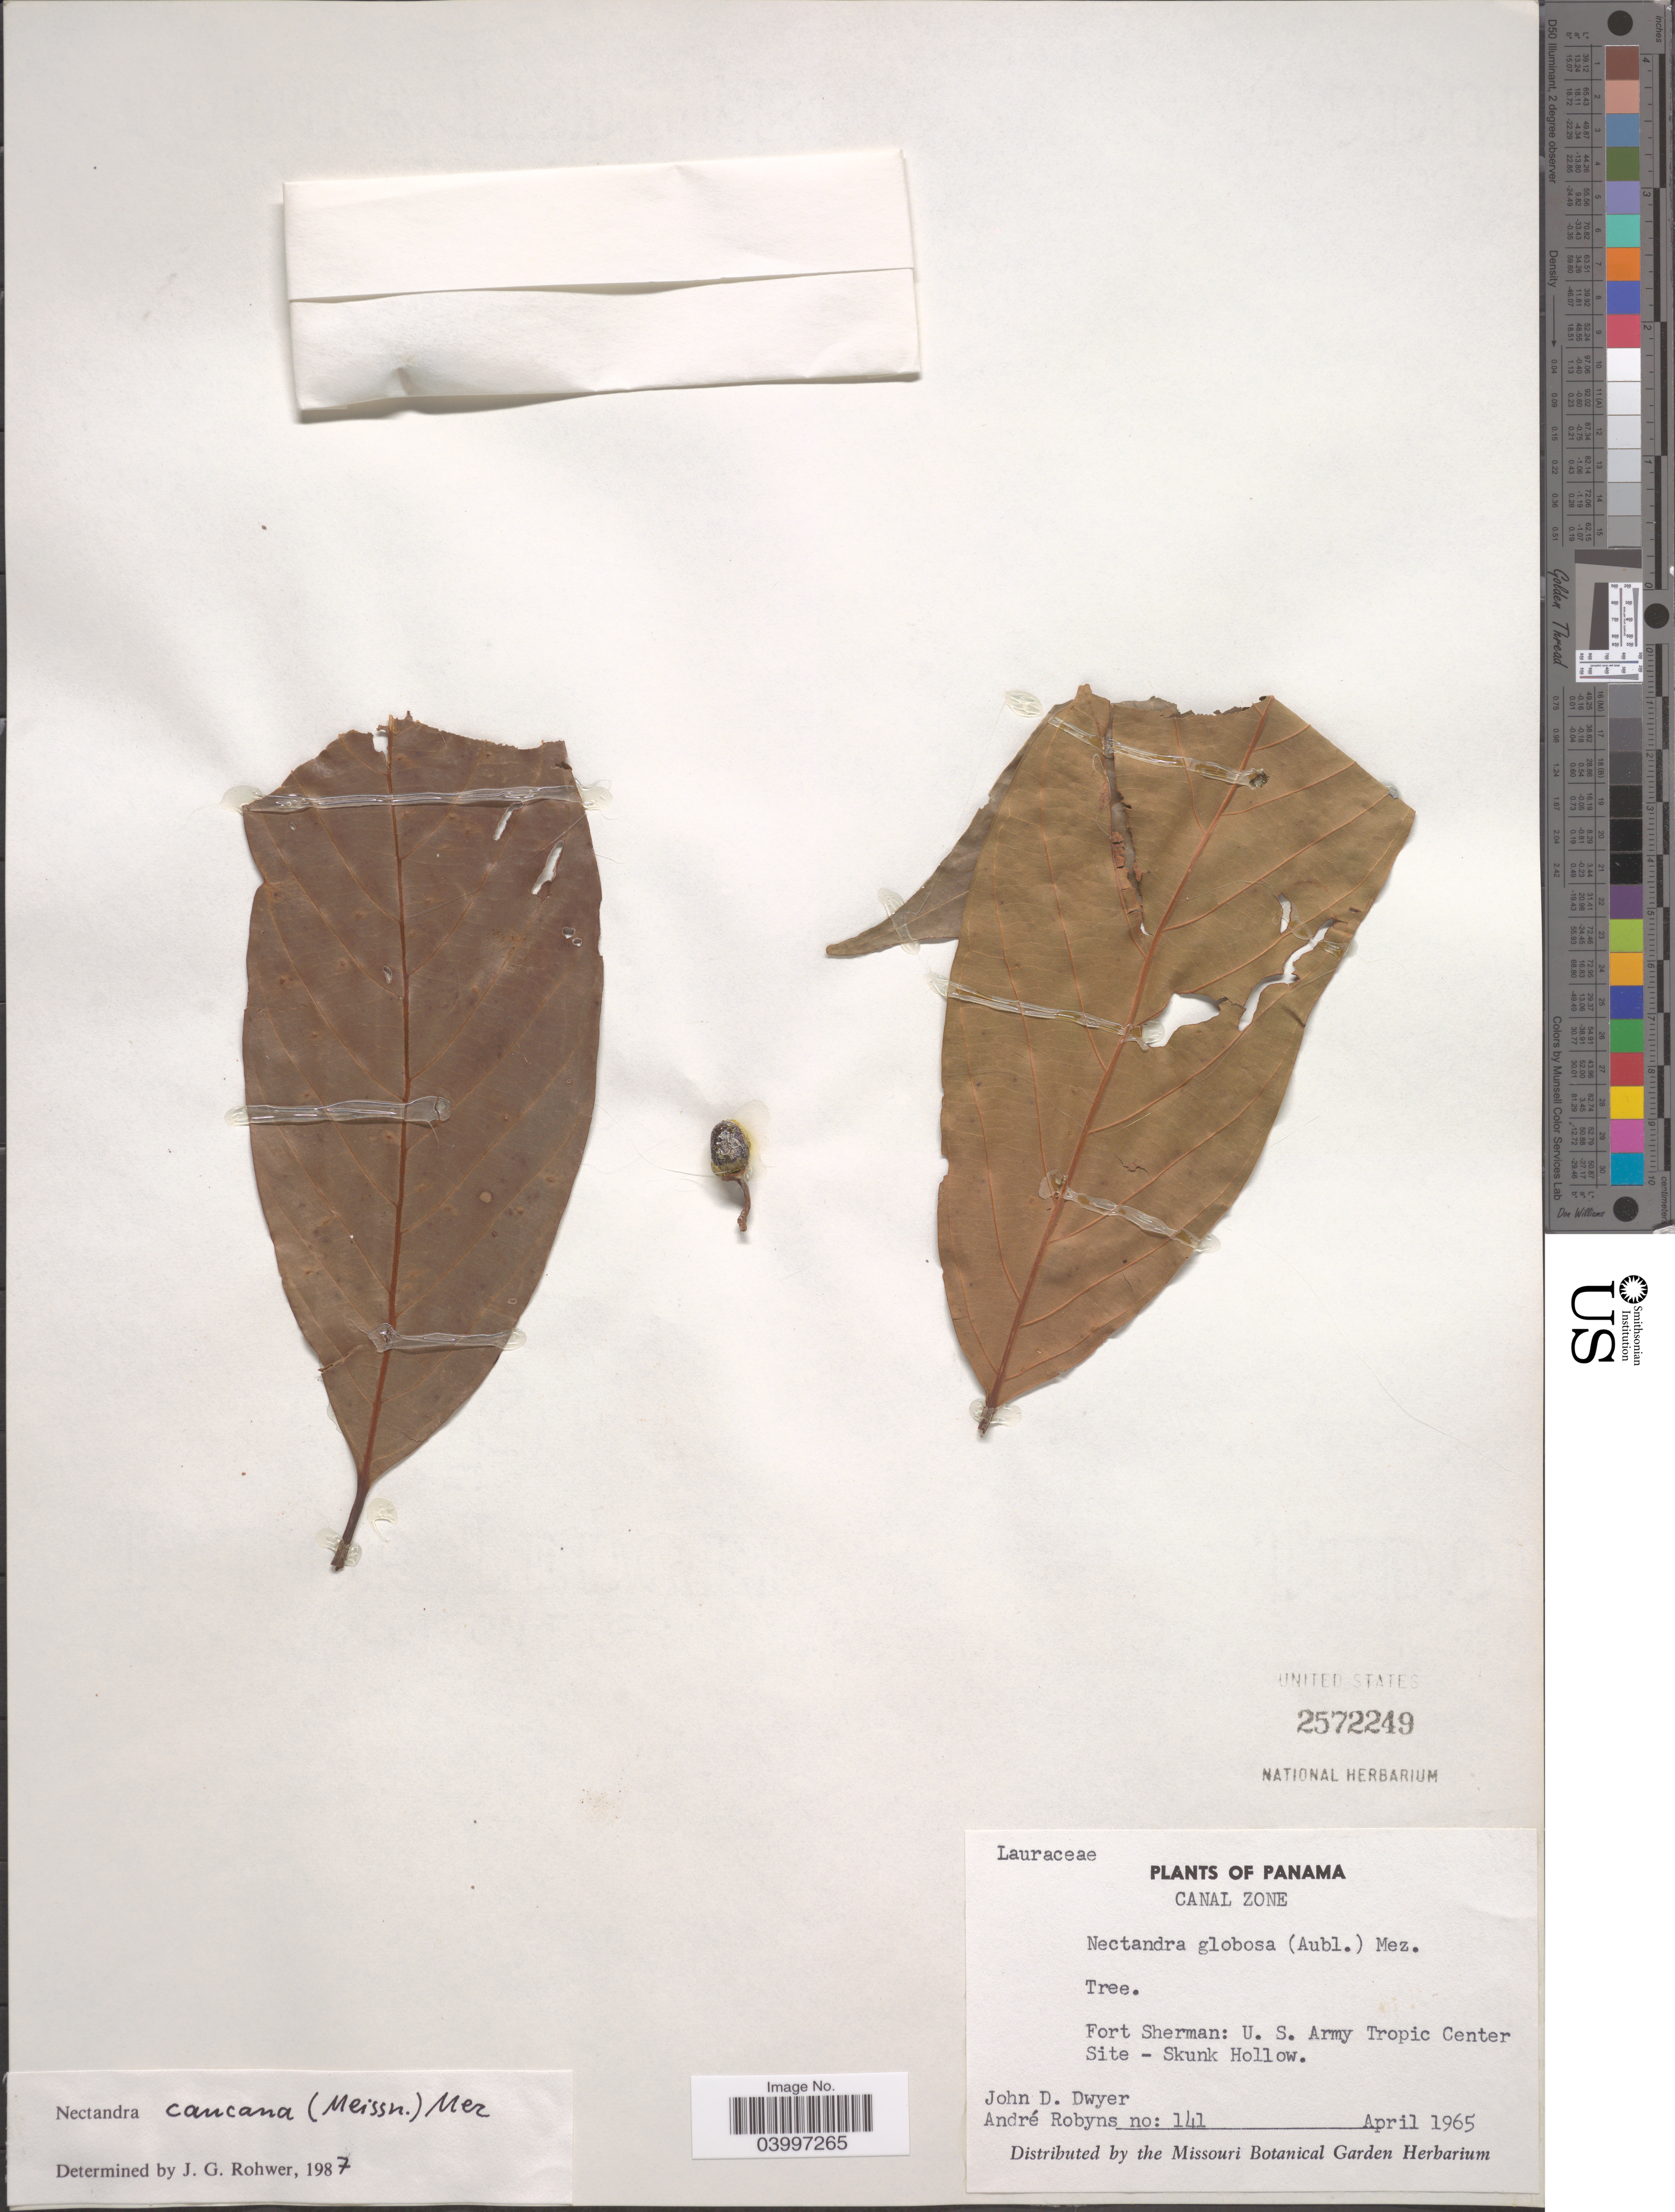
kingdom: Plantae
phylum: Tracheophyta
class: Magnoliopsida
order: Laurales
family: Lauraceae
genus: Nectandra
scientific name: Nectandra caucana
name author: (Meisn.) Mez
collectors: J. D. Dwyer & A. G. Robyns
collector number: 141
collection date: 1965-04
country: Panama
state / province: Colón / Panamá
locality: Canal Zone. Fort Sherman: U. S. Army Tropic Center Site- Skunk Hollow.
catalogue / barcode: US 2572249